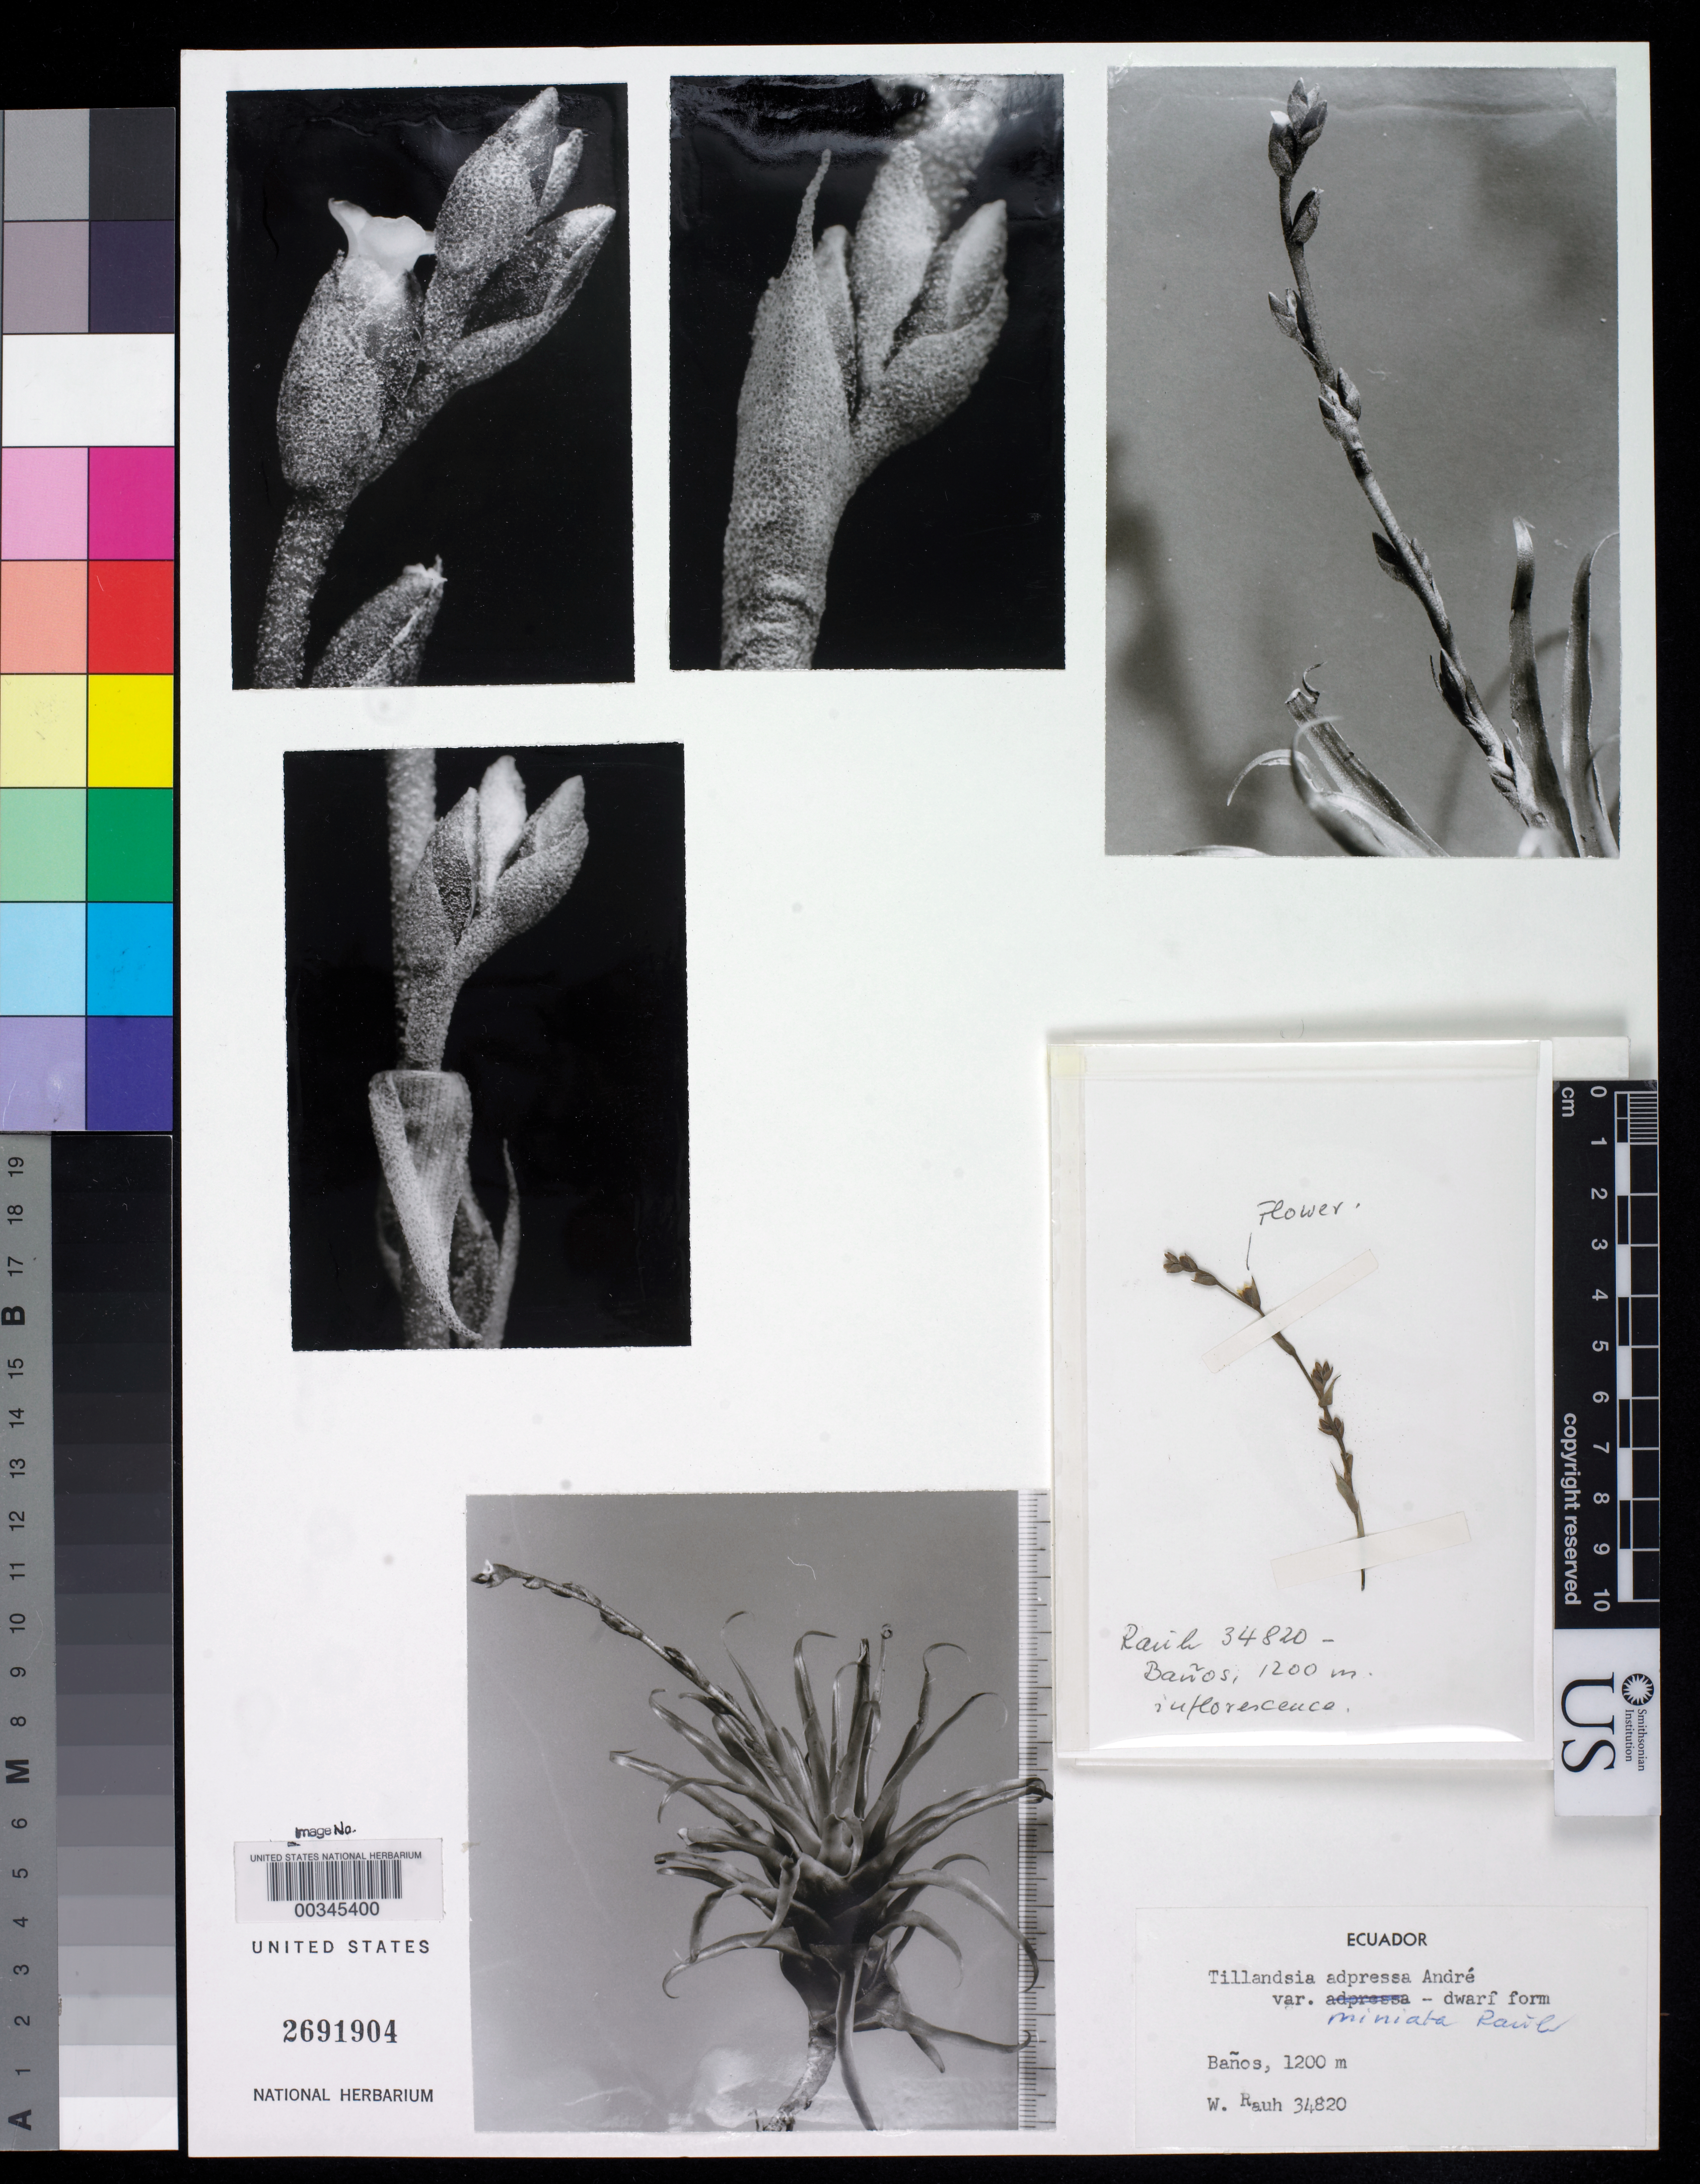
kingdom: Plantae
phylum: Tracheophyta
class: Liliopsida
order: Poales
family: Bromeliaceae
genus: Tillandsia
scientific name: Tillandsia adpressa var. miniata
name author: Rauh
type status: Isotype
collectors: W. Rauh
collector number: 34820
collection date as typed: Jul 1973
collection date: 1973-07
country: Ecuador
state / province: Tungurahua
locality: Banos.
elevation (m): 1200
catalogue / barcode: US 2691904